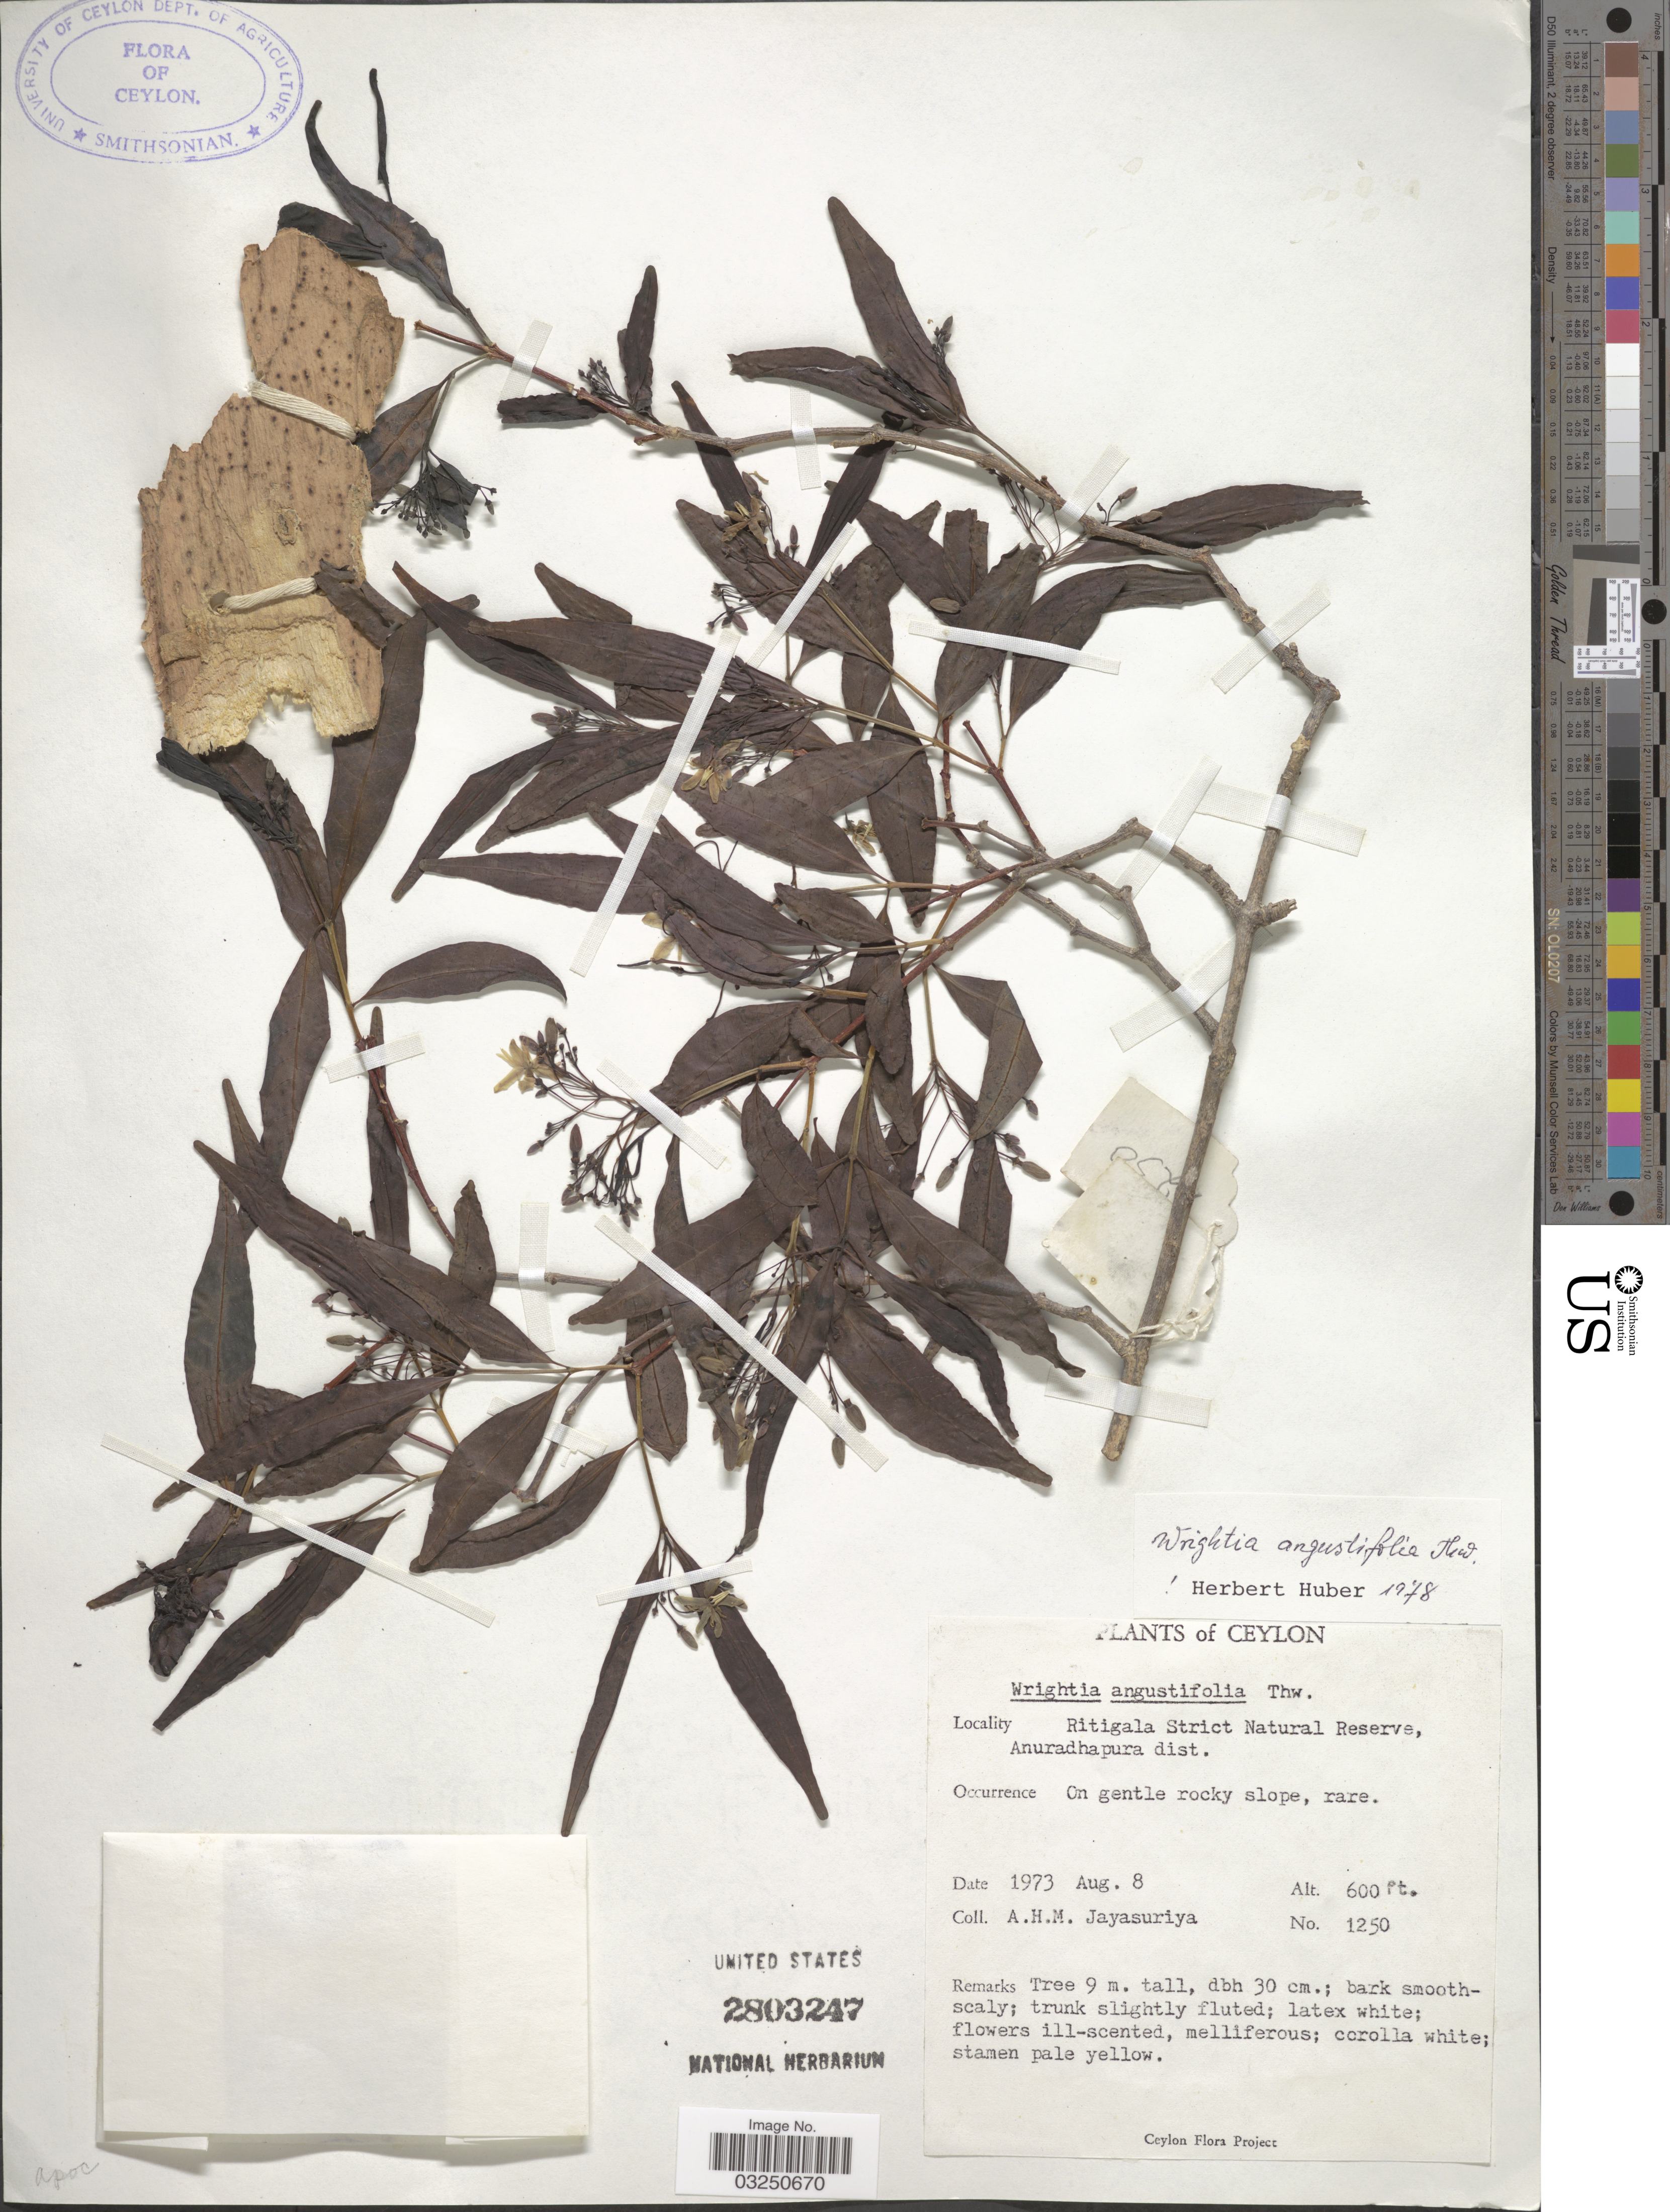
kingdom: Plantae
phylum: Tracheophyta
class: Magnoliopsida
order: Gentianales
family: Apocynaceae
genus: Wrightia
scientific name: Wrightia angustifolia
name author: Thwaites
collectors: A. H. Jayasuriya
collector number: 1250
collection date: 1973-08-08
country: Sri Lanka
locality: Ceylon. Ritigala Strict Natural Reserve, Anuradhapura dist.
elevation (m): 183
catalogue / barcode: US 2803247